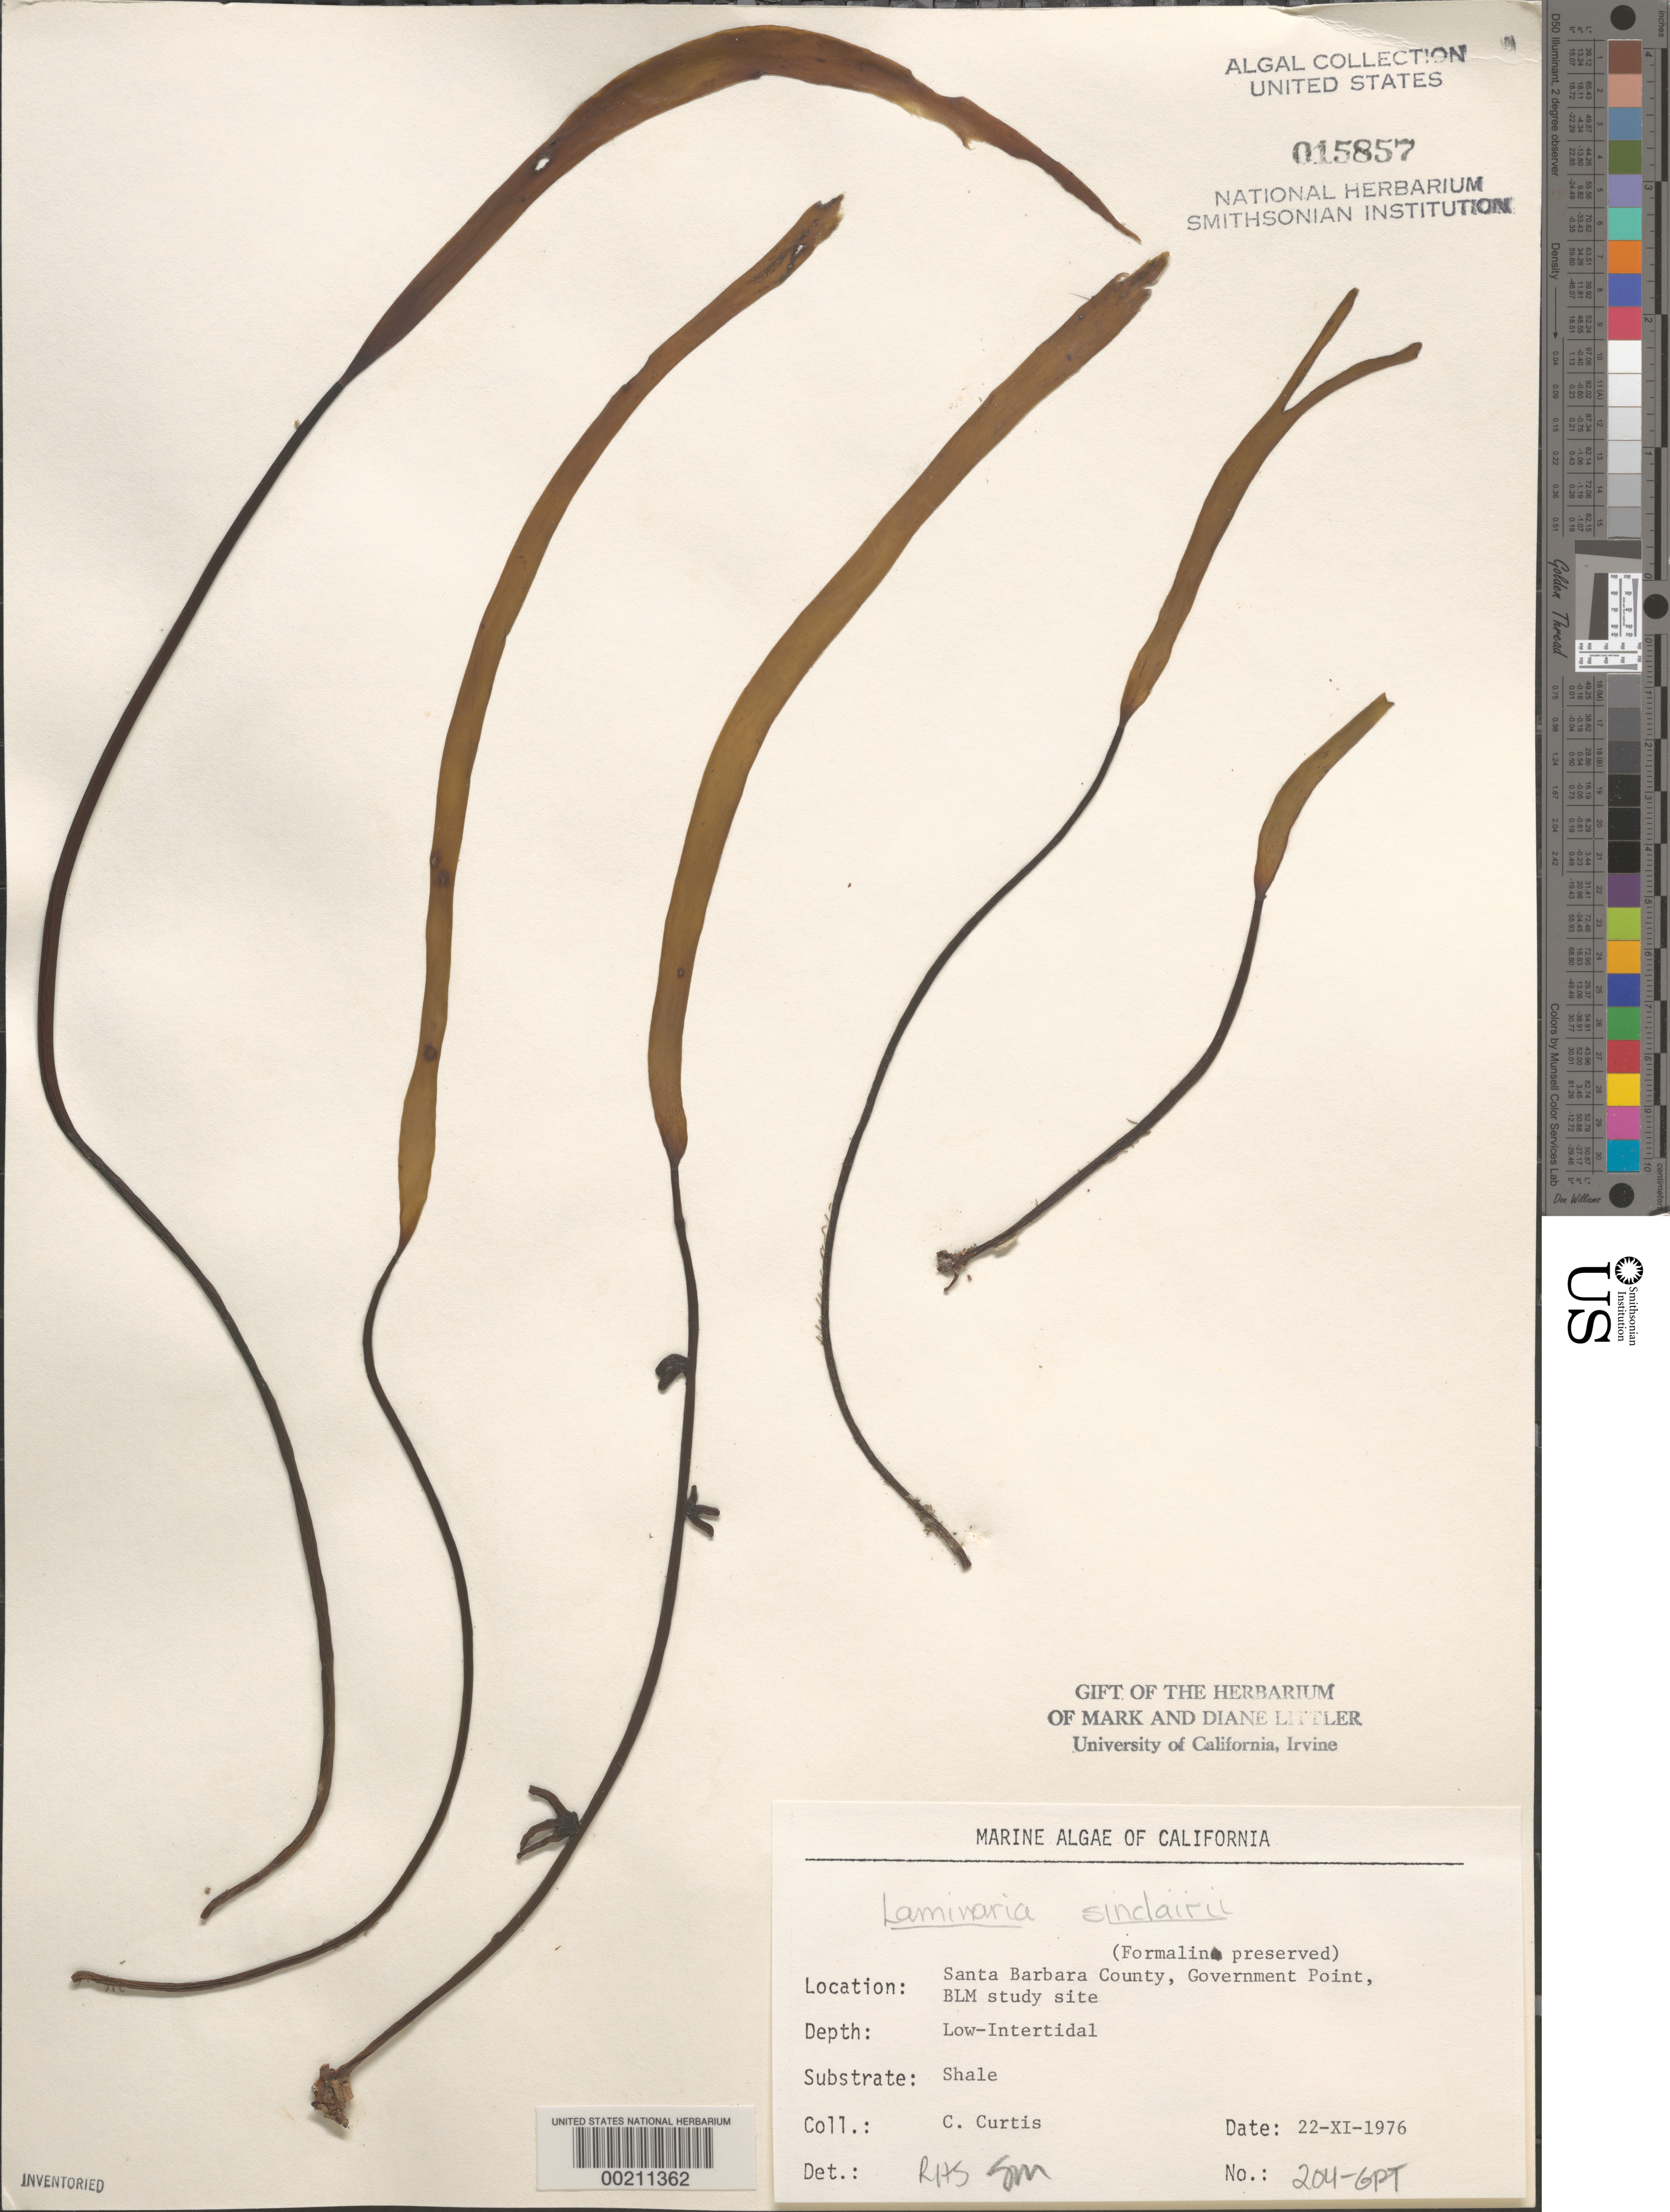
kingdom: Chromista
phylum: Ochrophyta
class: Phaeophyceae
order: Laminariales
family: Laminariaceae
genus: Laminaria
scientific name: Laminaria sinclairii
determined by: Sims, Robert H.; Murray, S. N.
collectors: C. Curtis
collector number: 204-gpt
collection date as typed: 22 Nov 1976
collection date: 1976-11-22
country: United States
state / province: California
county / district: Santa Barbara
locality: Government Point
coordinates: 34 26'31"N, 120 24'06"W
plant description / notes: BLM-SOCALBIGHT Rocky Intertidal Survey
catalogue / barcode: US 15857